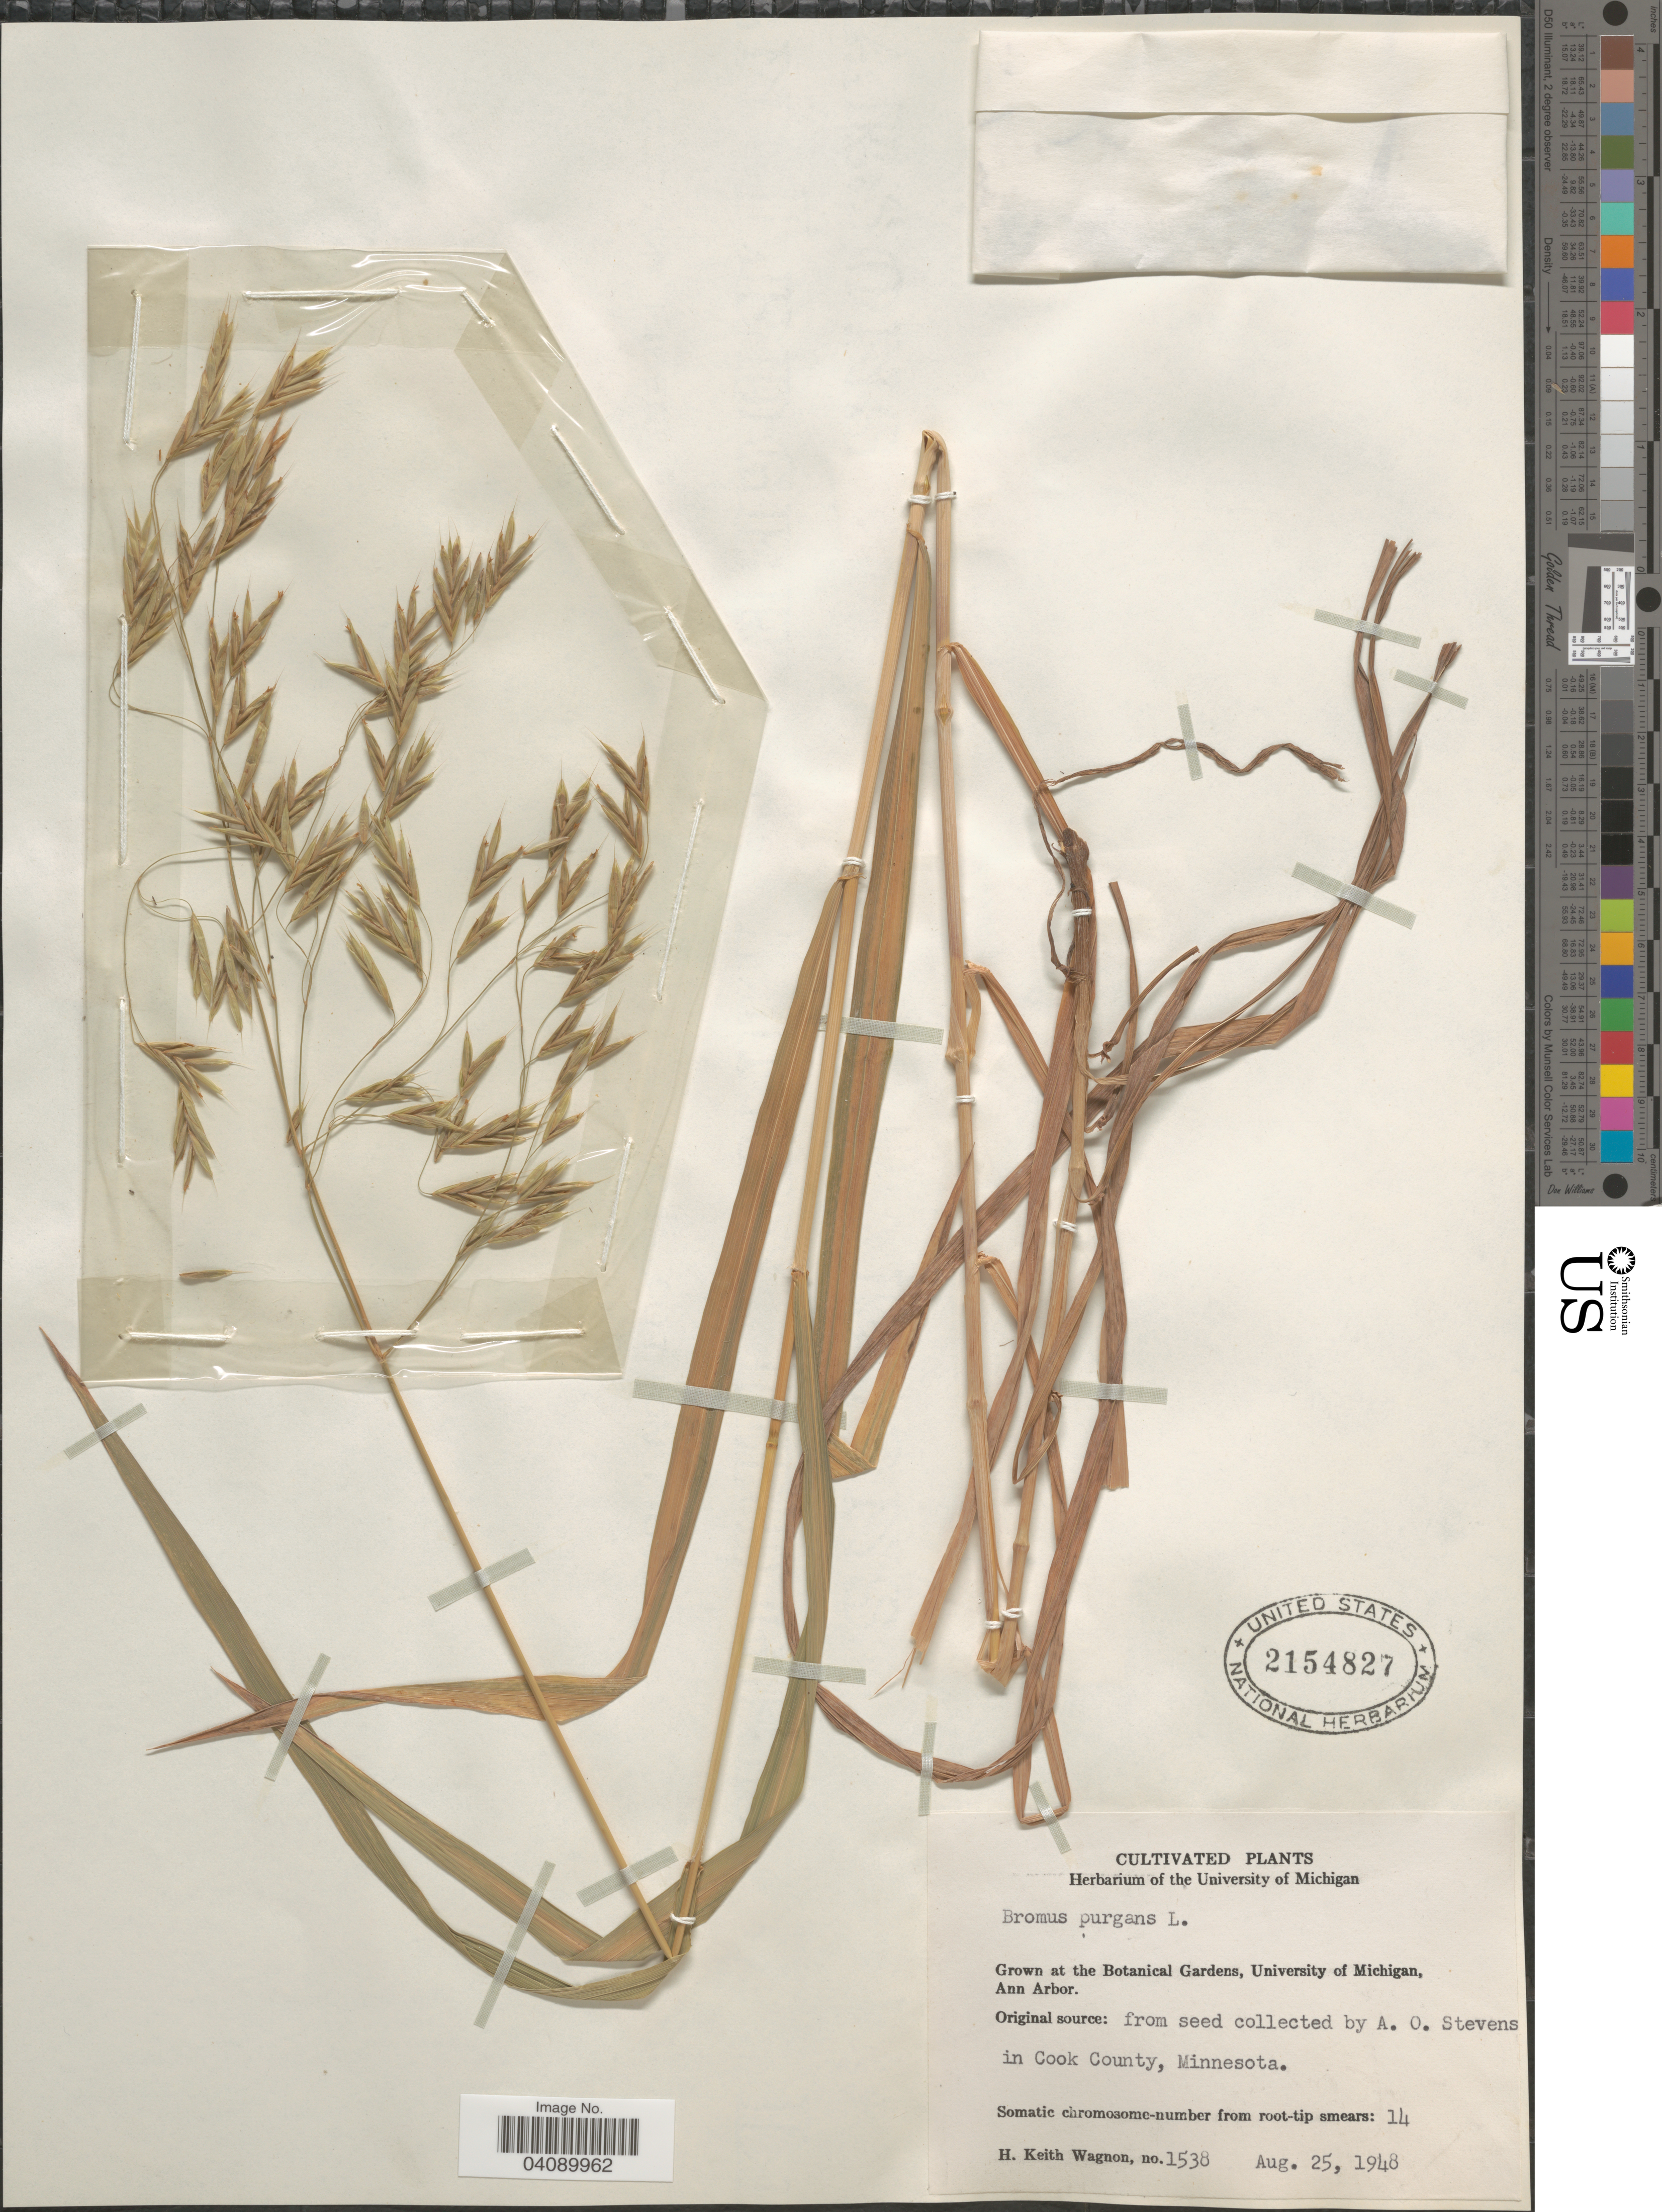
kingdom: Plantae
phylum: Tracheophyta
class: Liliopsida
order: Poales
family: Poaceae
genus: Bromus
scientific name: Bromus sp.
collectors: H. Wagnon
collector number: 1538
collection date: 1948-08-25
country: United States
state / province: Michigan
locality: Grown at the Botanical Gardens, University of Michigan, Ann Arbor.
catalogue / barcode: US 2154827